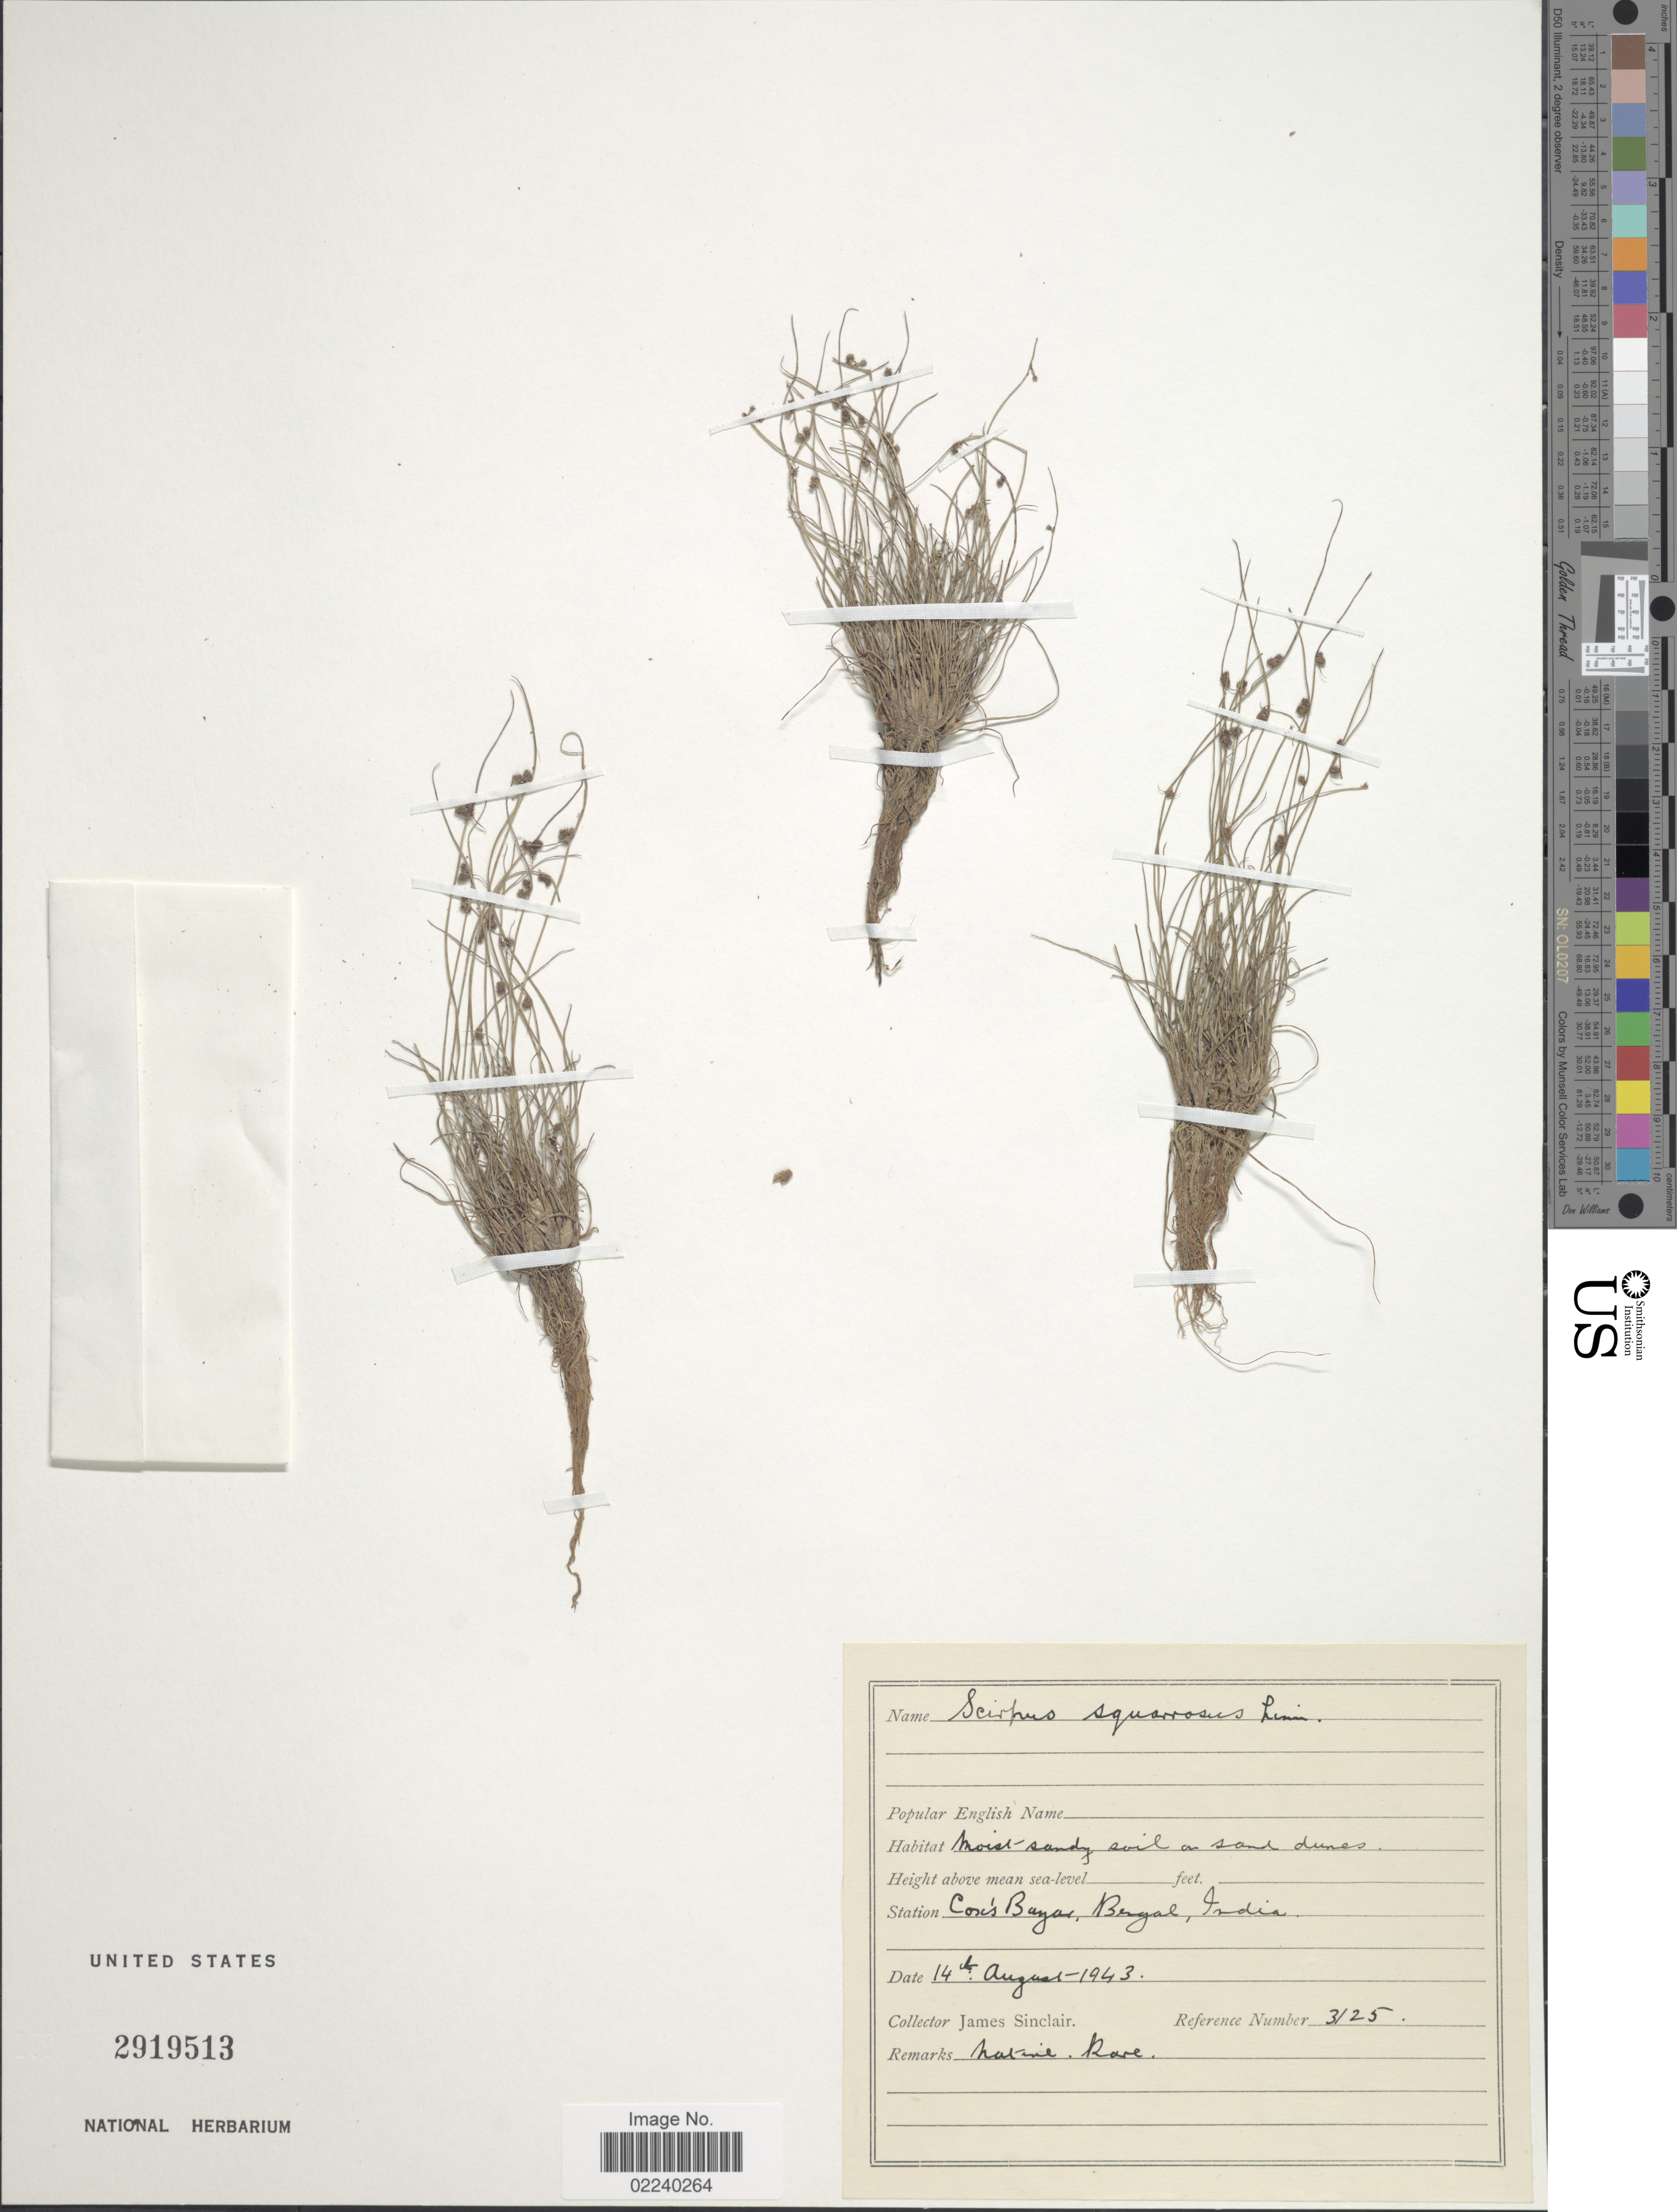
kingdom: Plantae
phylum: Tracheophyta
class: Liliopsida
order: Poales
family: Cyperaceae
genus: Cyperus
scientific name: Cyperus neochinensis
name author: (Tang & F.T. Wang) Bauters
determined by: Strong, M. T., (US), Smithsonian Institution - National Museum of Natural History (UNITED STATES)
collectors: J. Sinclair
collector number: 3125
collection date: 1943-08-14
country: Bangladesh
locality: Cox's Bazar, Bengal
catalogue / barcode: US 2919513